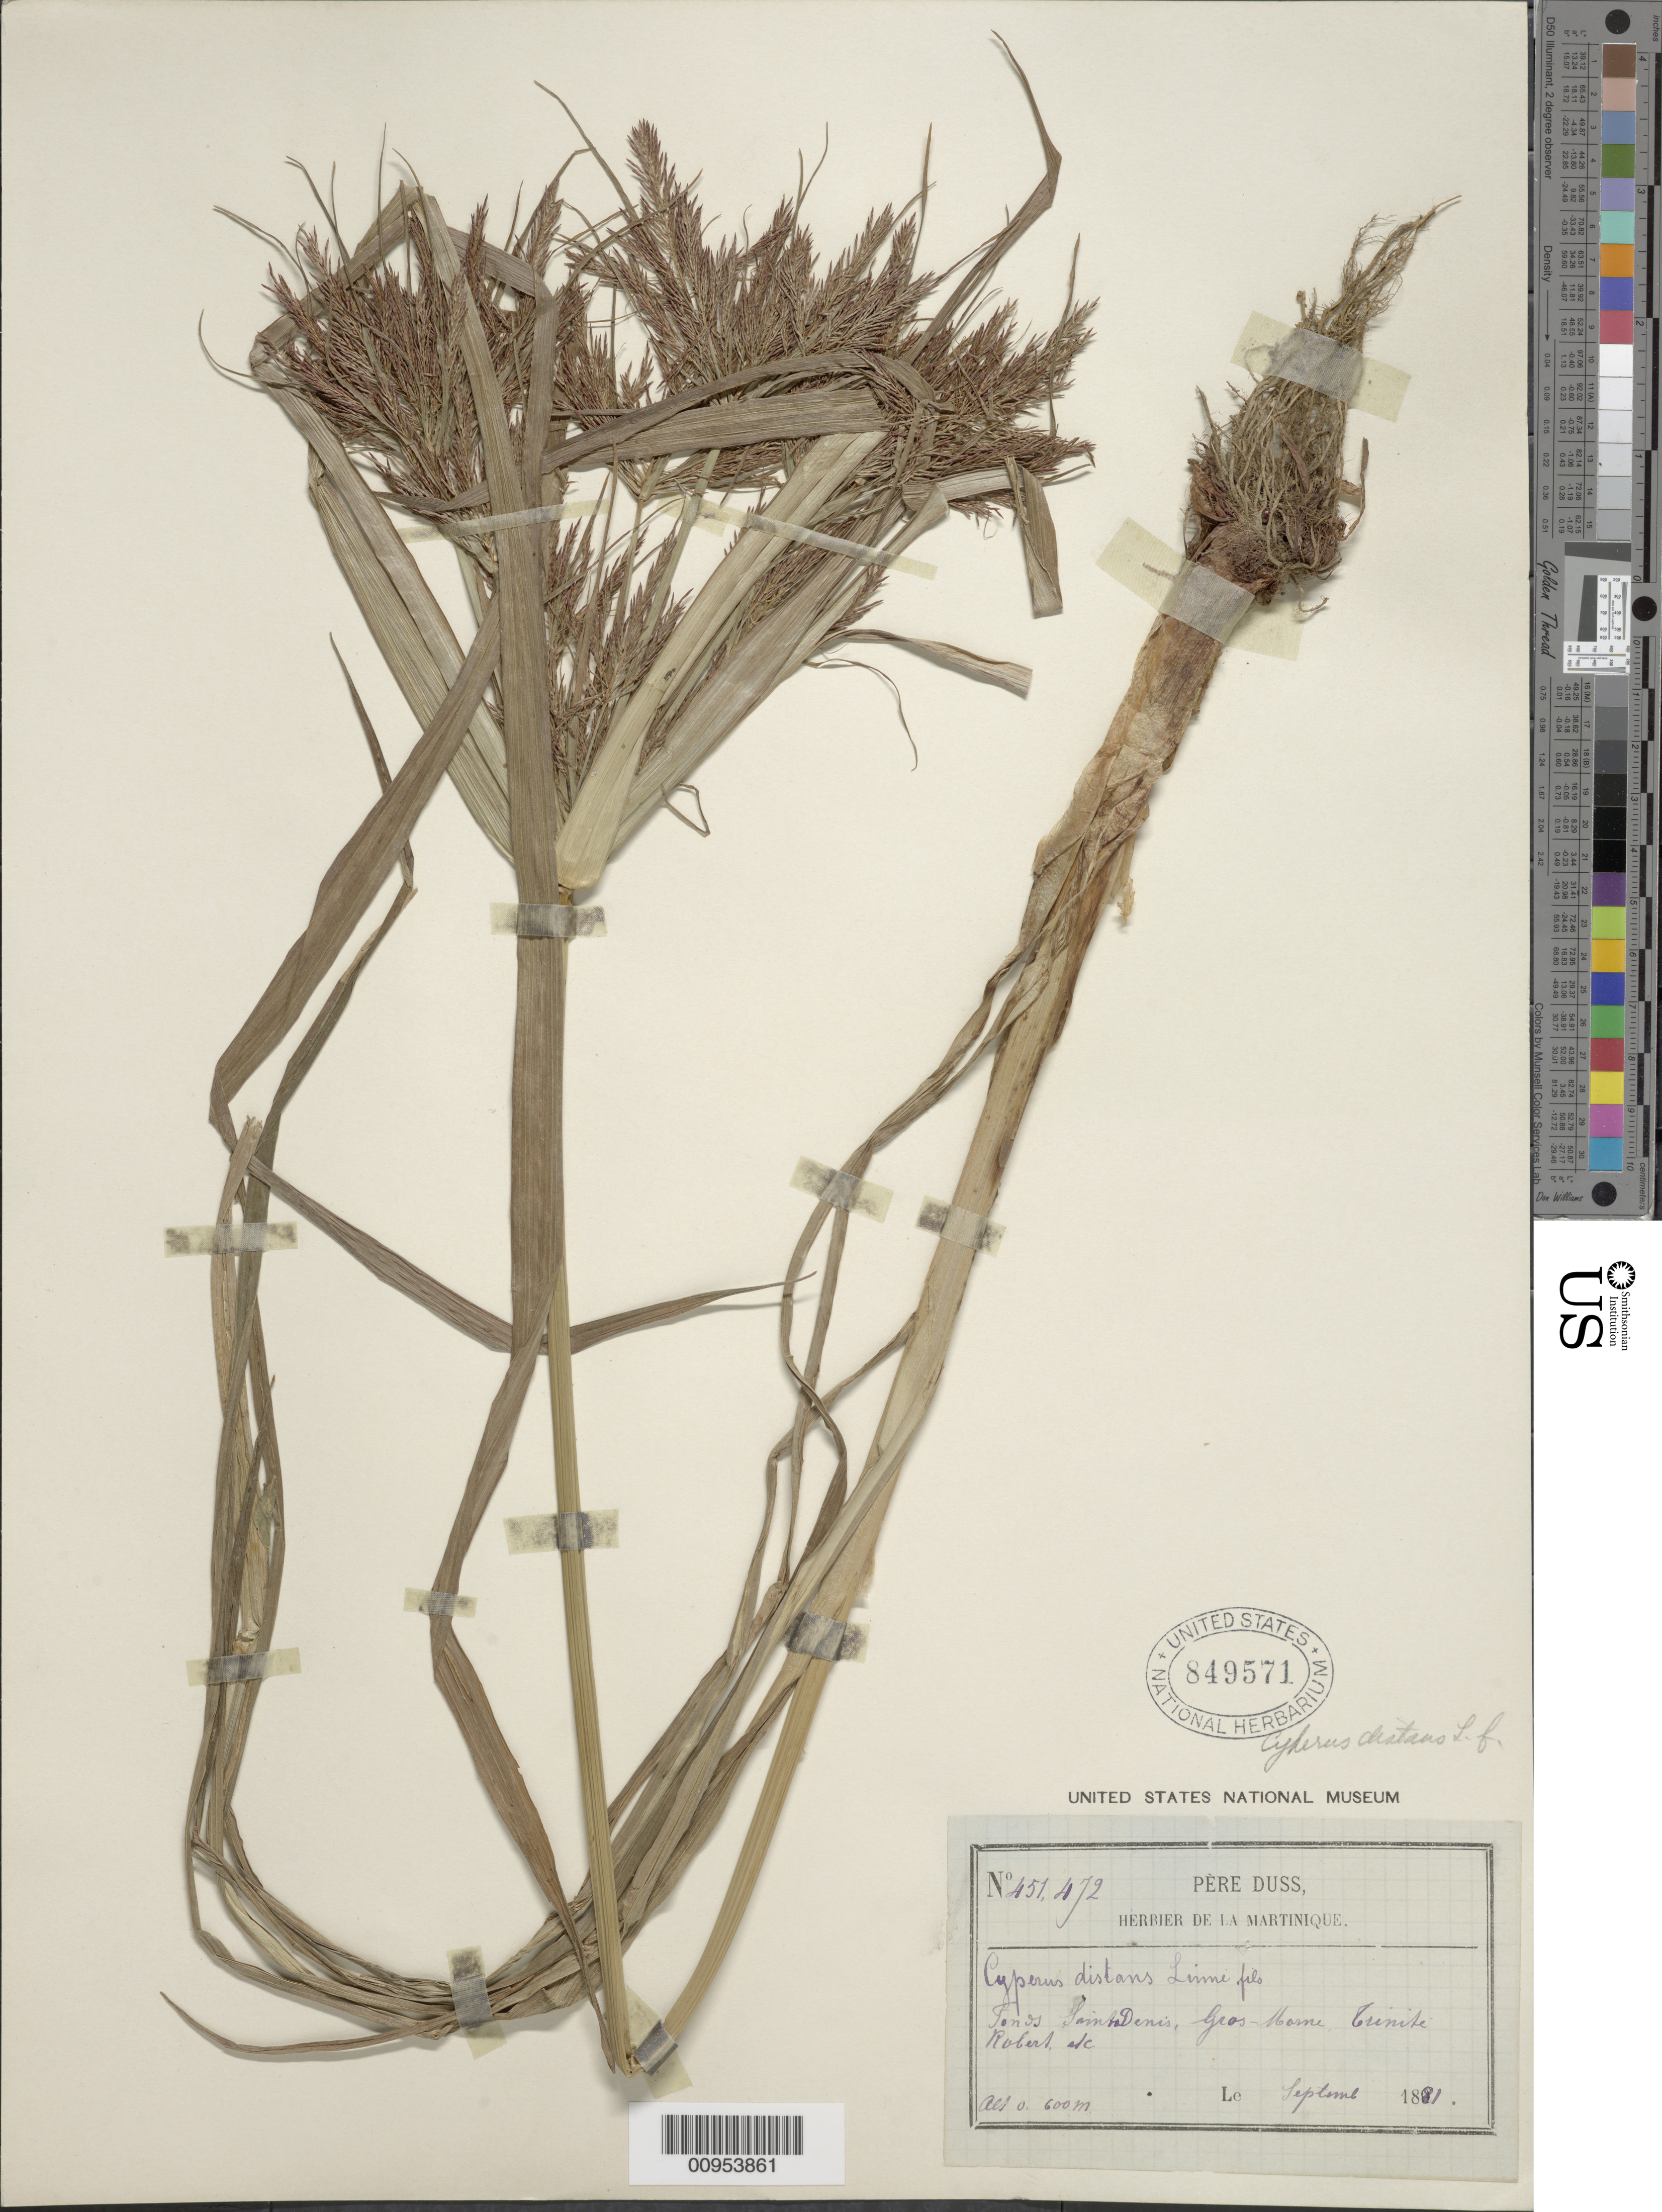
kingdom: Plantae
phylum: Tracheophyta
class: Liliopsida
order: Poales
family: Cyperaceae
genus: Cyperus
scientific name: Cyperus distans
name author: L. f.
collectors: Père Duss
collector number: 451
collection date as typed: Sep 1881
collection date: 1881-09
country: Martinique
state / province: La Trinité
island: Martinique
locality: Fonds Saint Denis, Gros Morne, Trinite, Robert, etc.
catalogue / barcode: US 849571